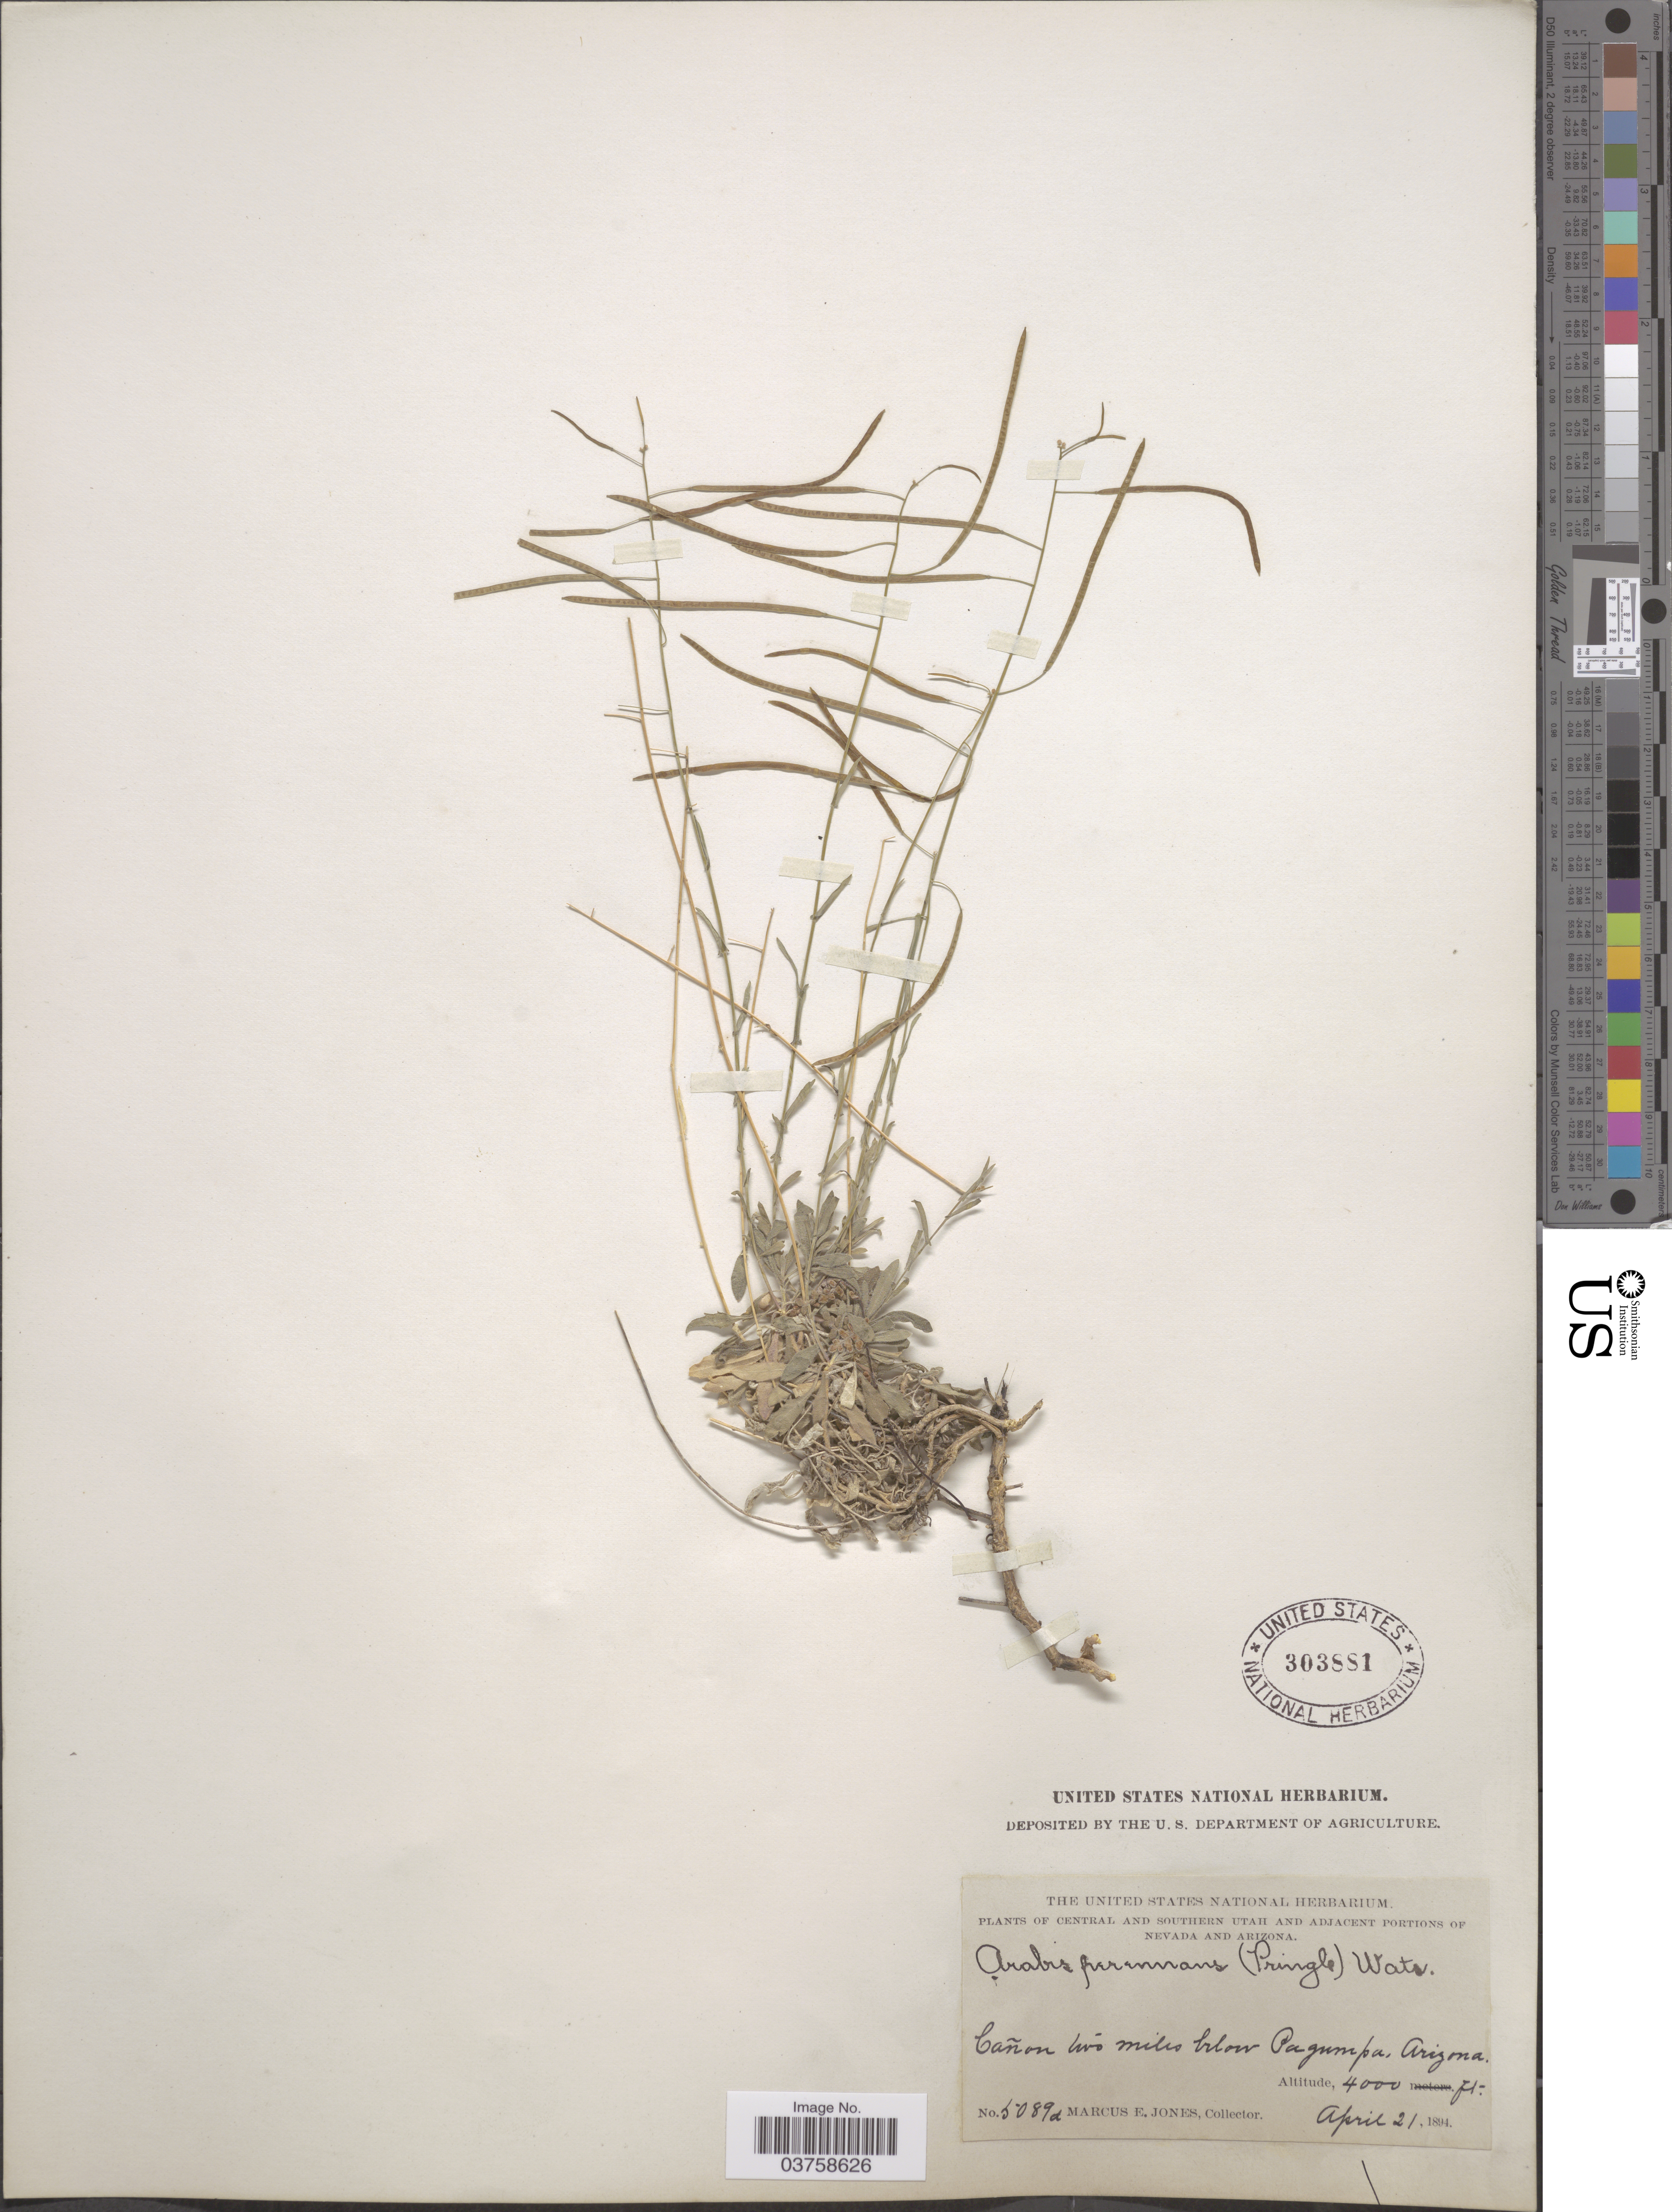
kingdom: Plantae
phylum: Tracheophyta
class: Magnoliopsida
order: Brassicales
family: Brassicaceae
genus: Arabis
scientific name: Arabis perennans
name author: S. Watson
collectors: M. E. Jones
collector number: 5089a*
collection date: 1894-04-21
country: United States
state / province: Arizona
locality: Cañon two miles below Pagumpa.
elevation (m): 1219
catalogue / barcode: US 303881